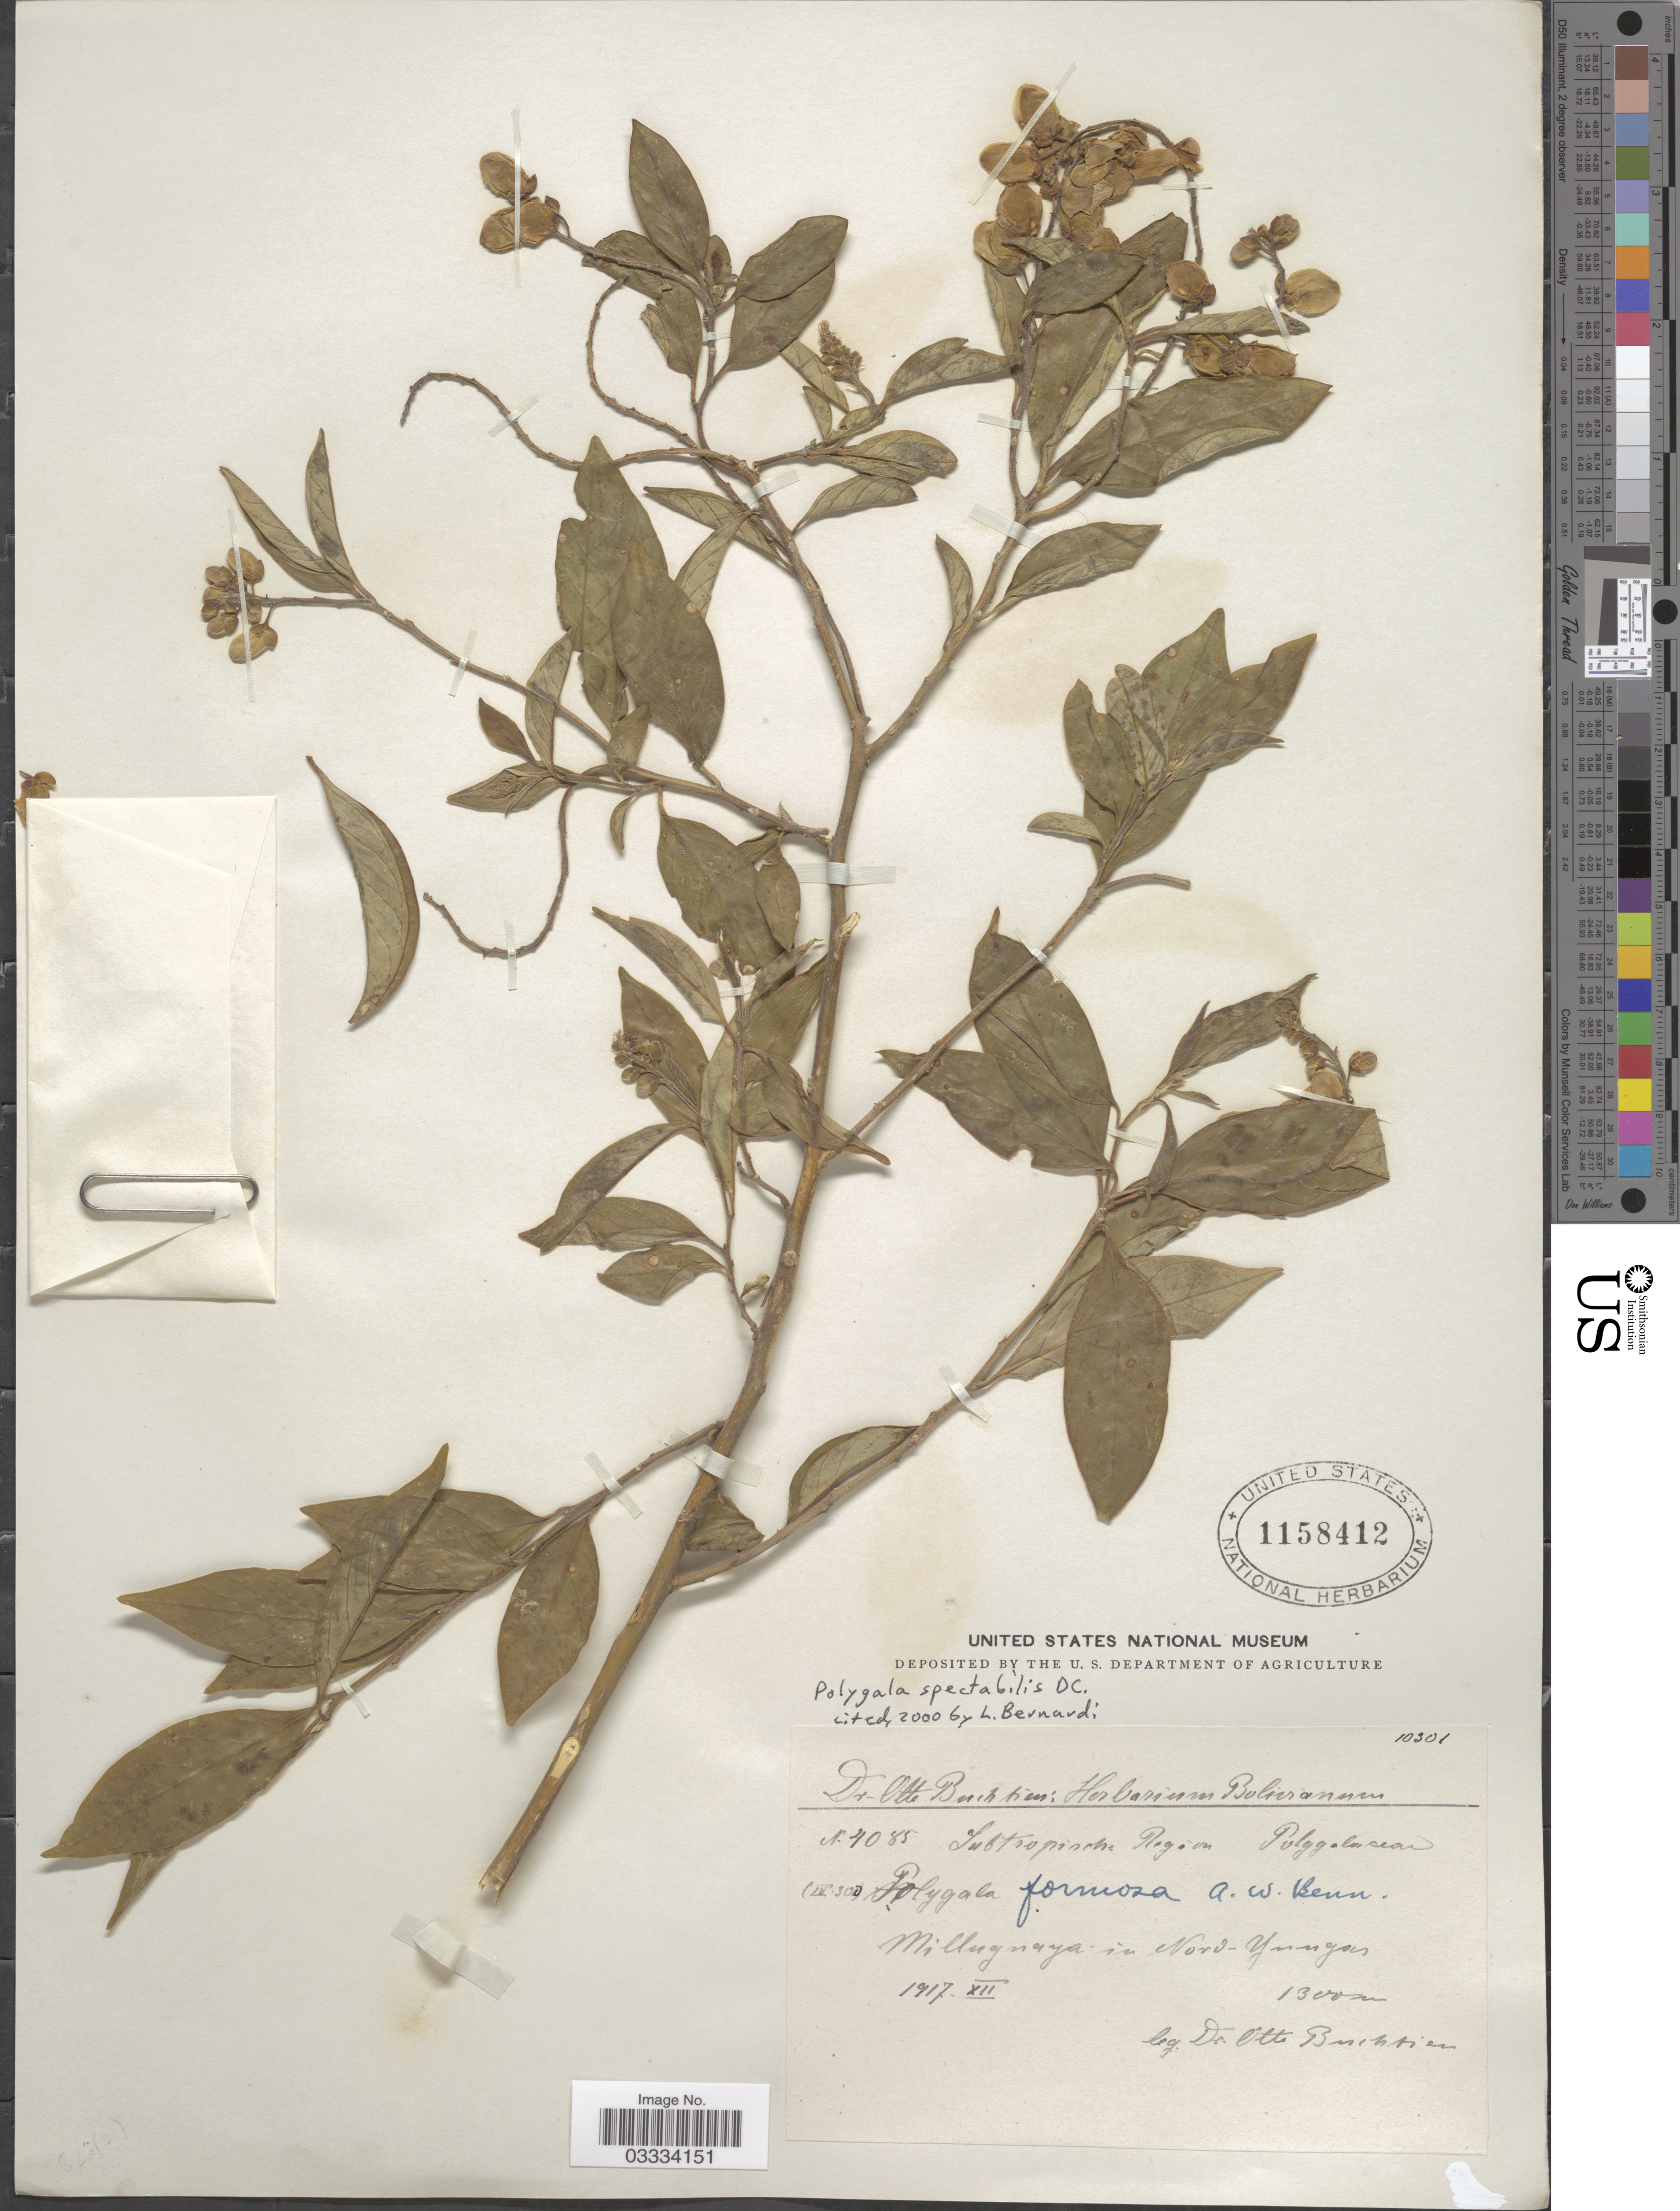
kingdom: Plantae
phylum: Tracheophyta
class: Magnoliopsida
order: Fabales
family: Polygalaceae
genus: Caamembeca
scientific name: Caamembeca andina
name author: (A.W. Benn.) J.F.B. Pastore & Mabb.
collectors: O. Buchtien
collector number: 4085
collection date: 1917-12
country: Bolivia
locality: Milluguaya in Nord-Yungas.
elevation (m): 1300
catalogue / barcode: US 1158412